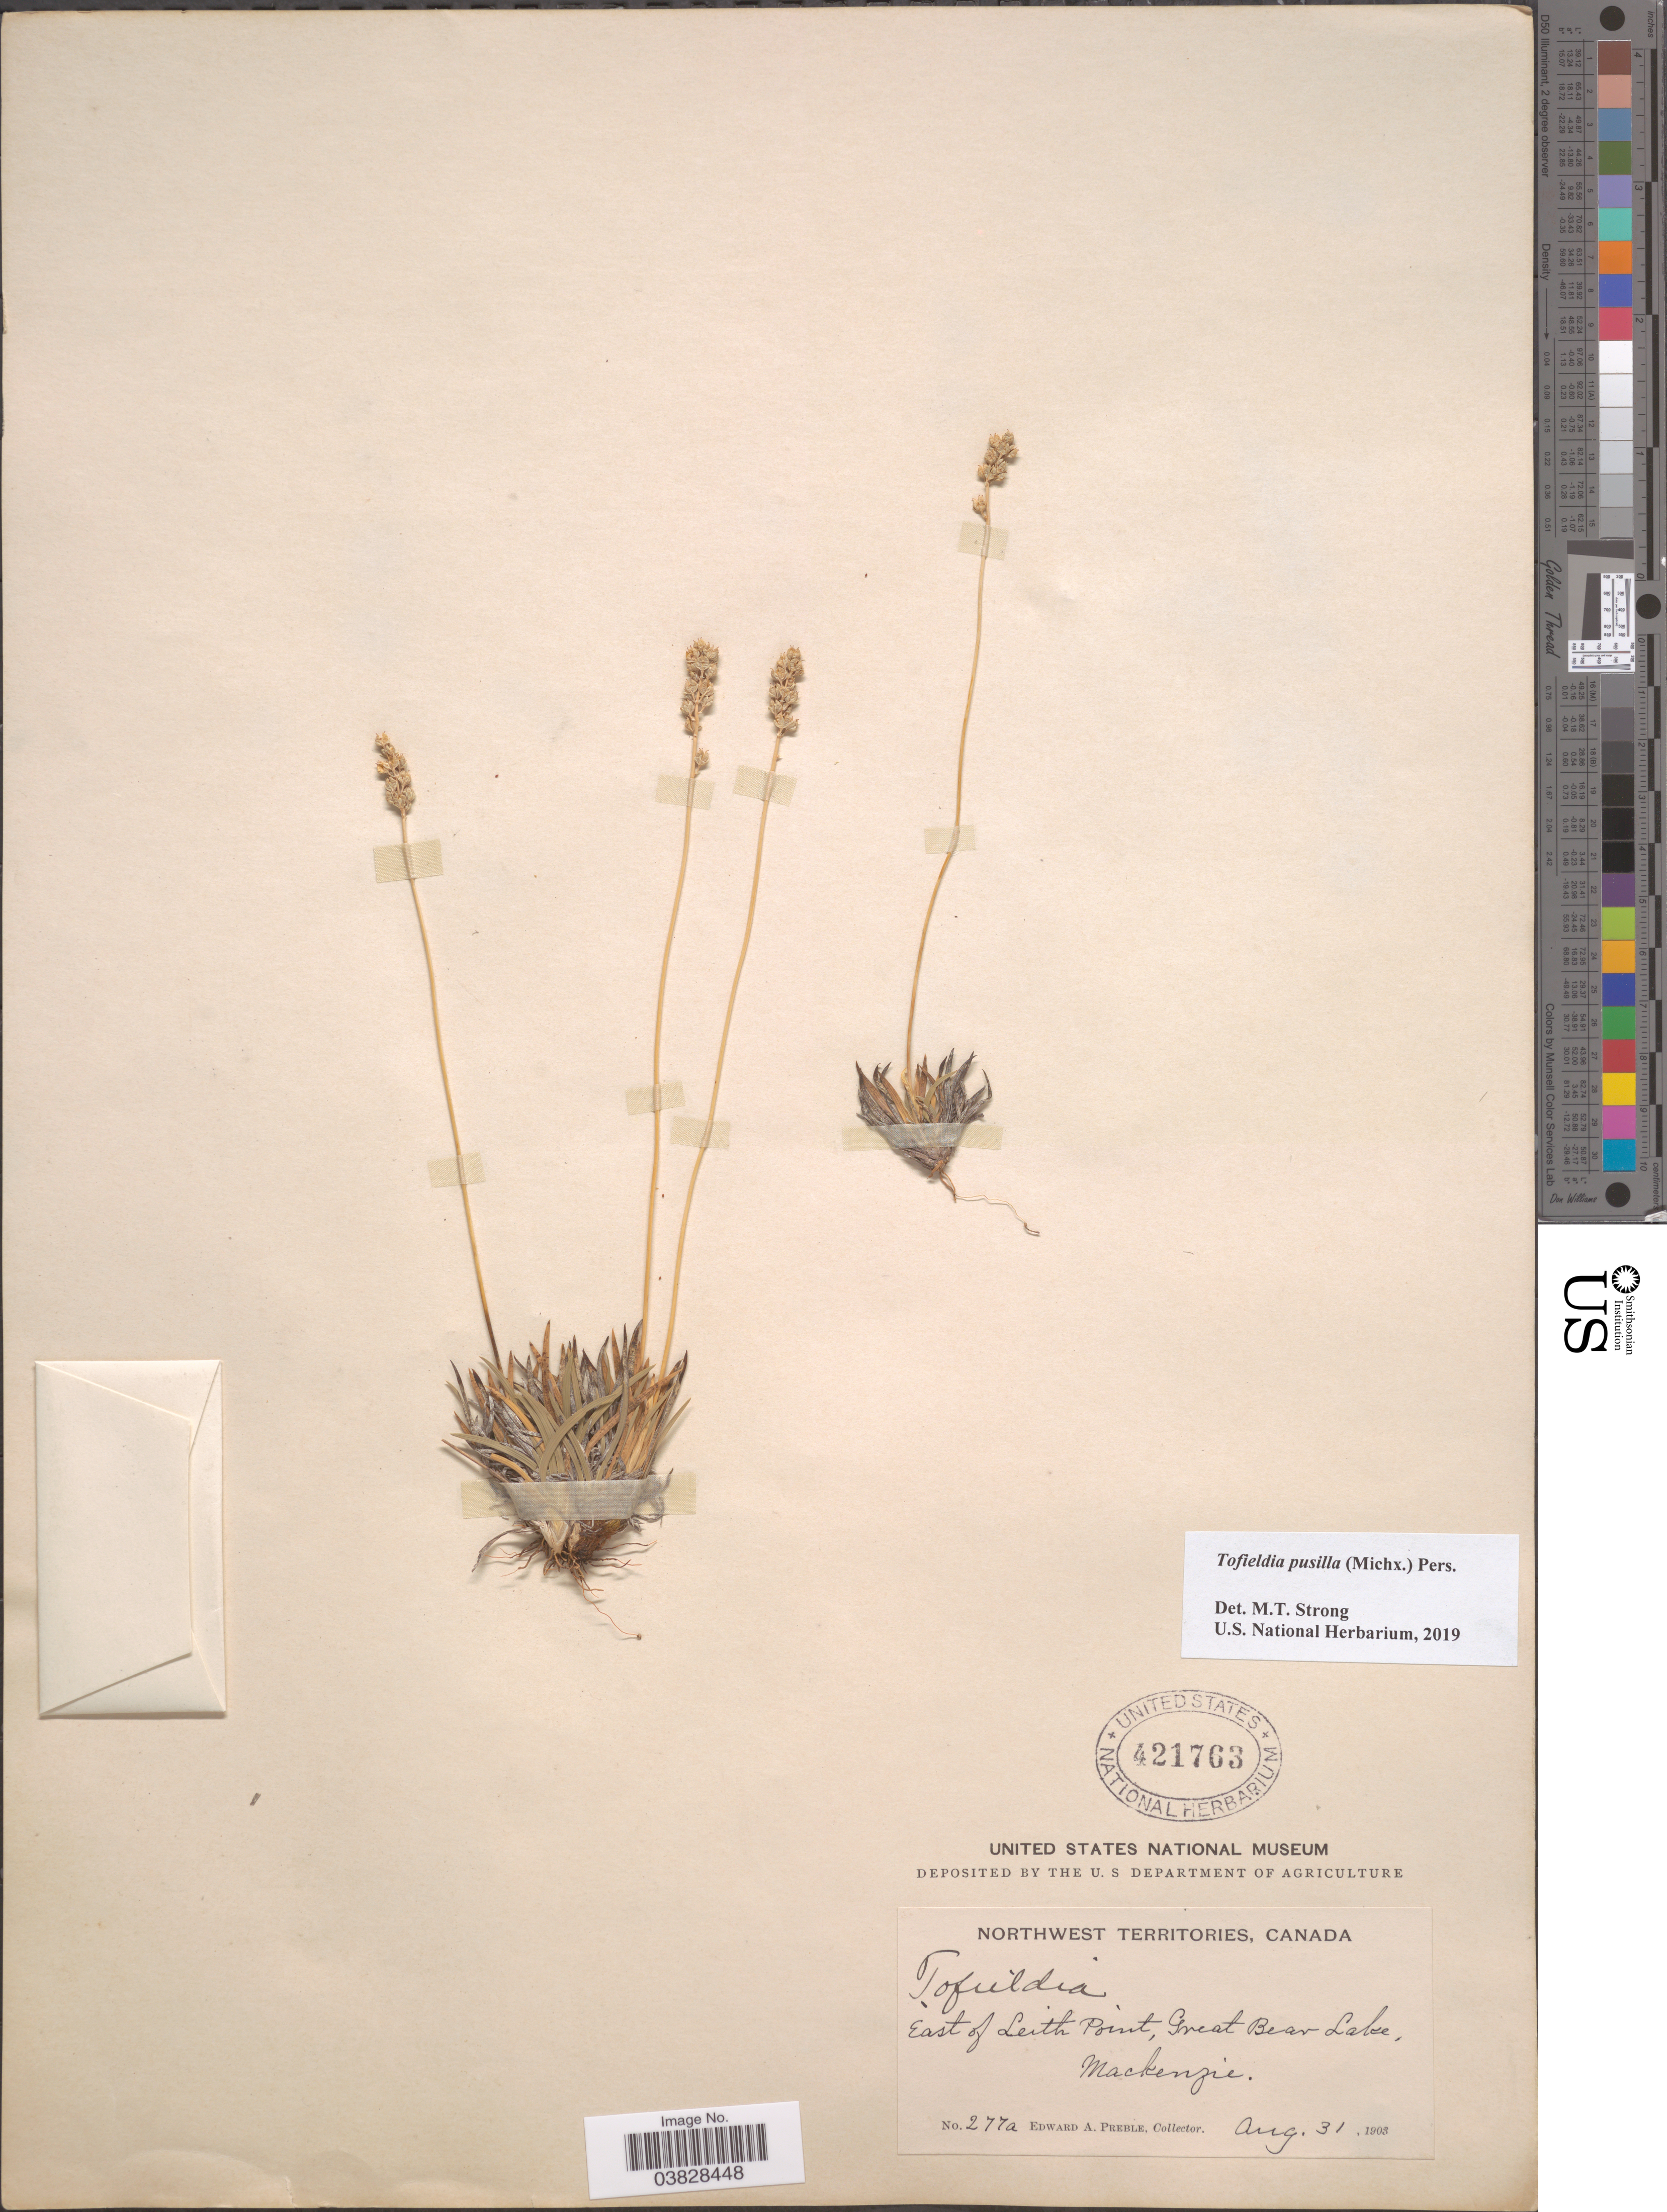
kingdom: Plantae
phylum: Tracheophyta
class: Liliopsida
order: Alismatales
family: Tofieldiaceae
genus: Tofieldia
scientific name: Tofieldia pusilla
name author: (Michx.) Pers.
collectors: E. Preble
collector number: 277a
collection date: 1903-08-31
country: Canada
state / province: Northwest Territories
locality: East of Leith Point, Great Bear Lake, Mackenzie.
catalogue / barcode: US 421763